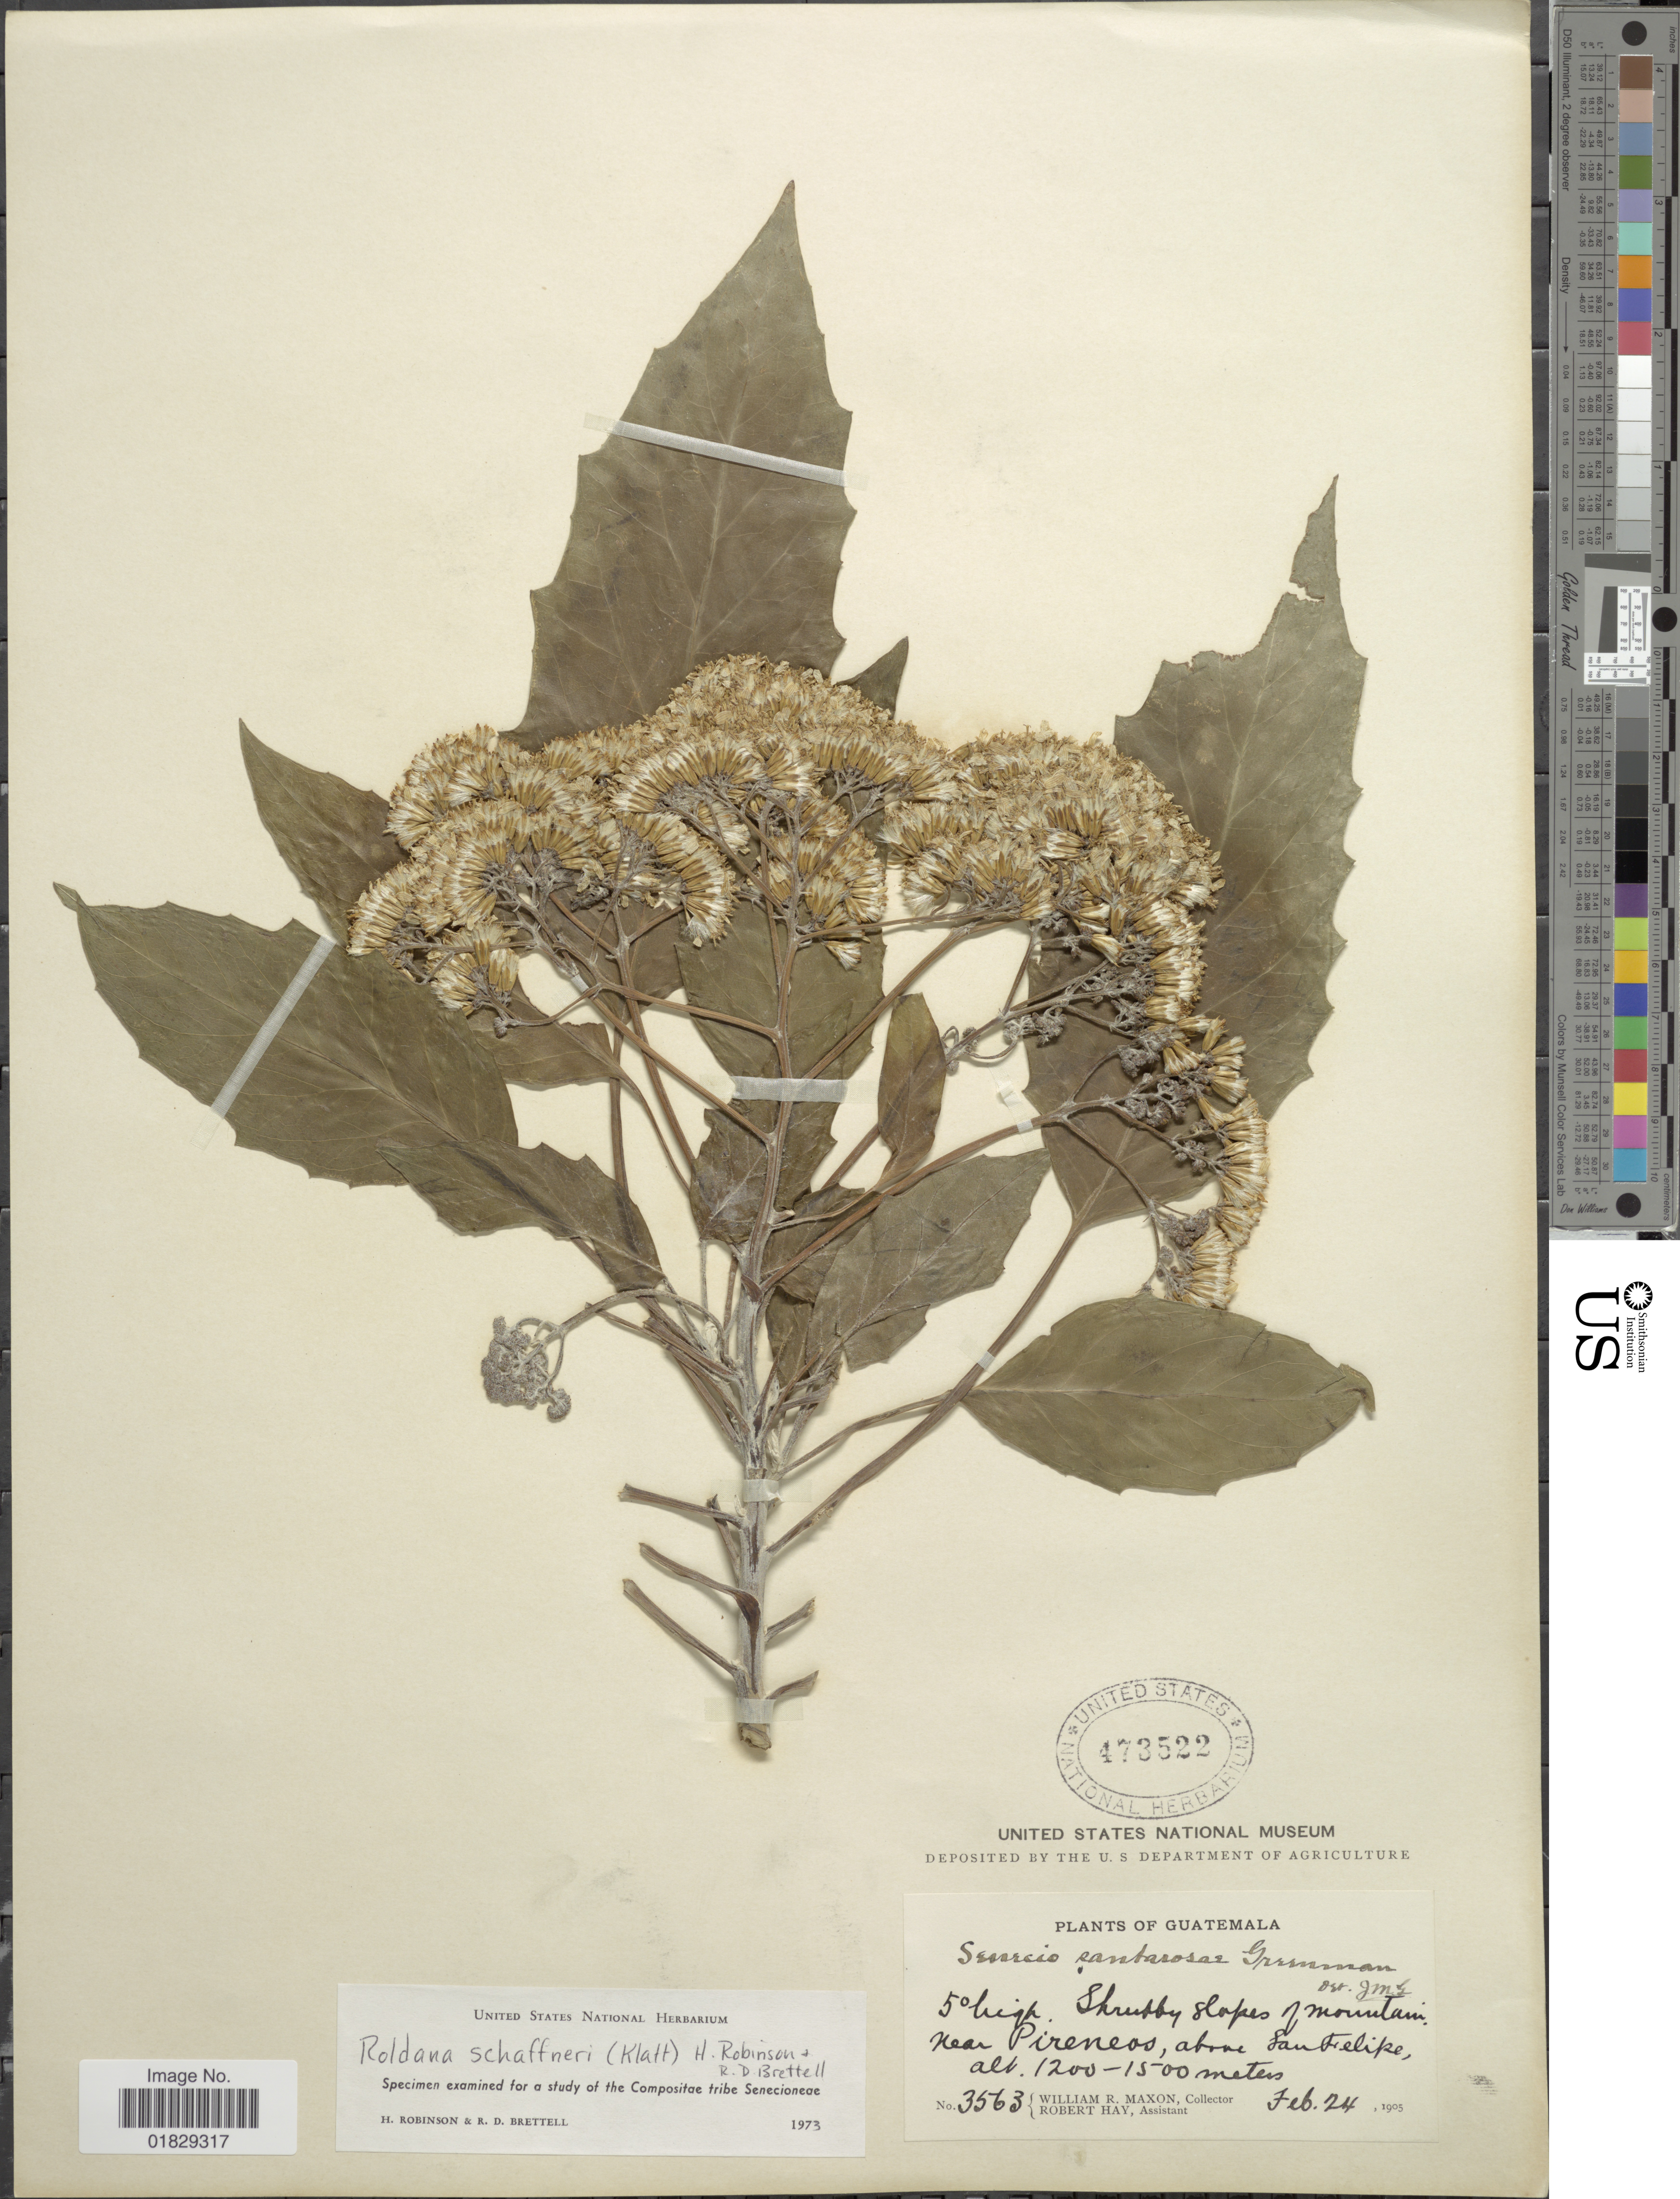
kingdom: Plantae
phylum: Tracheophyta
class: Magnoliopsida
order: Asterales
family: Asteraceae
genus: Roldana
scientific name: Roldana schaffneri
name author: (Sch. Bip. ex Klatt) H. Rob. & Brettell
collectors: W. R. Maxon & R. Hay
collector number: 3563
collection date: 1905-02-24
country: Guatemala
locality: Shrubby slopes of mountain, near Pireneos, above San Felipe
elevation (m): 1200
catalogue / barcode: US 473522